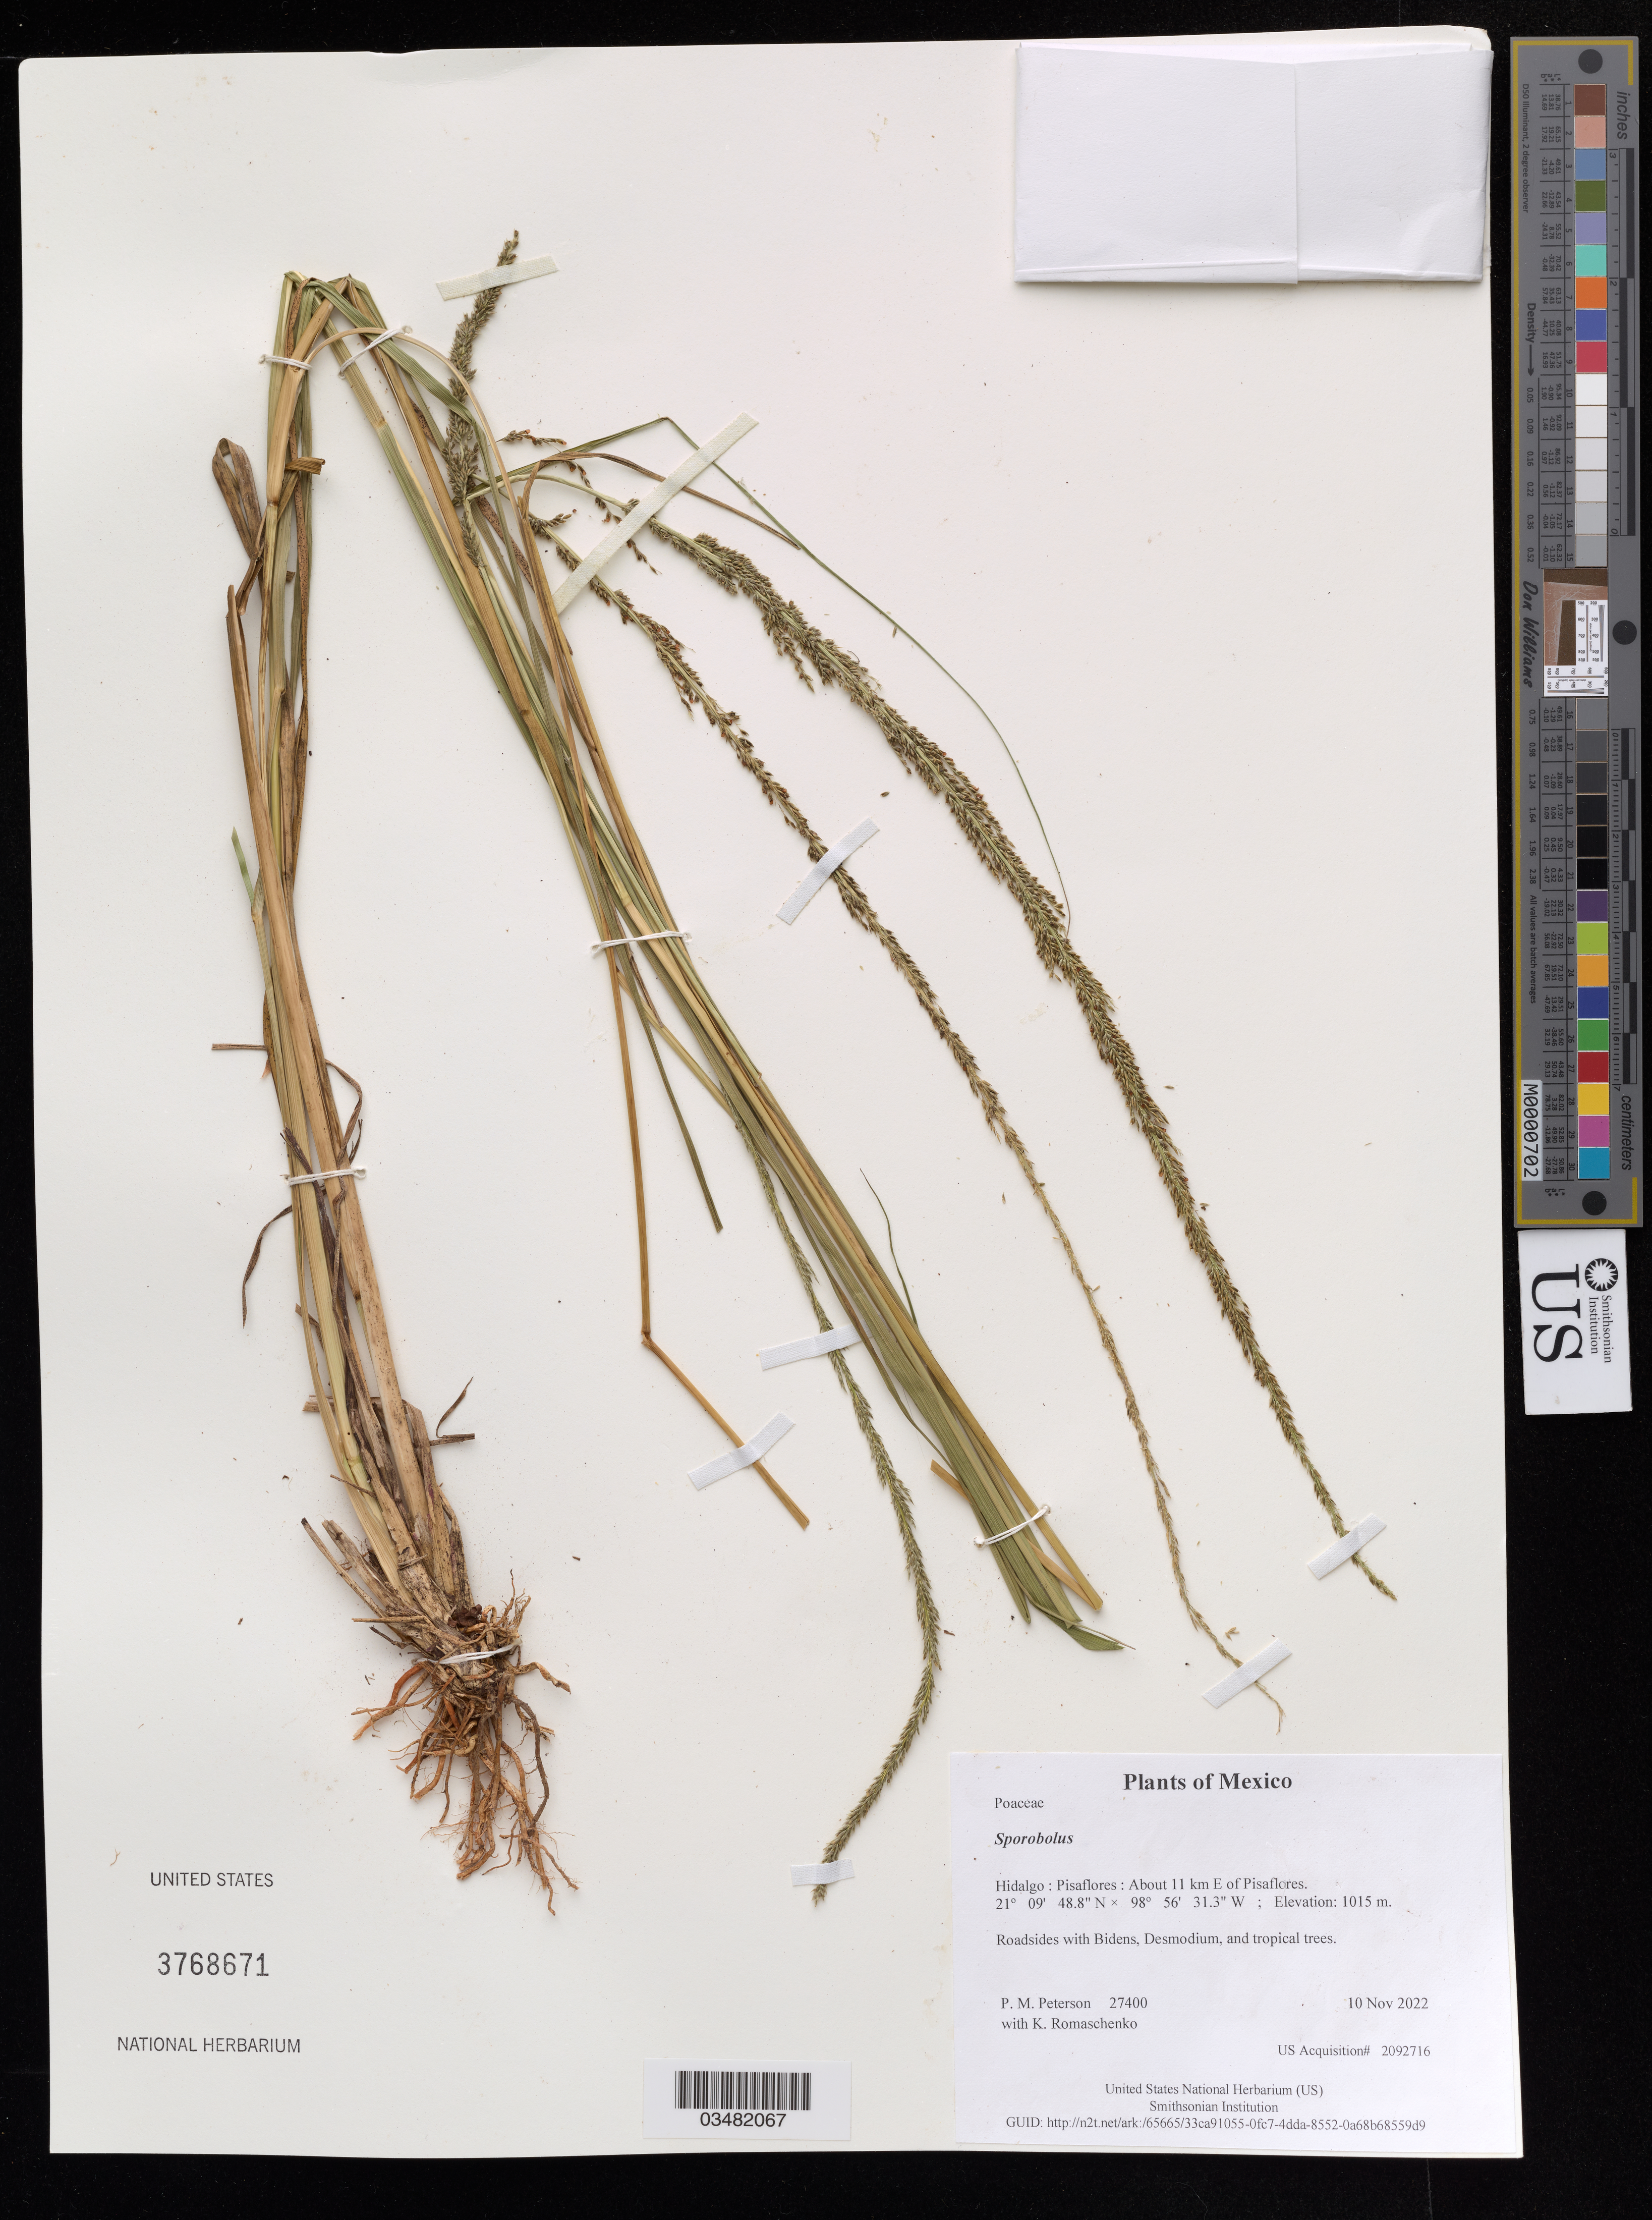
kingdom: Plantae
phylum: Tracheophyta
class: Liliopsida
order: Poales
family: Poaceae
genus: Sporobolus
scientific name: Sporobolus sp.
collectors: P. M. Peterson & K. Romaschenko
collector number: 27400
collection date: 2022-11-10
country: México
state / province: Hidalgo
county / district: Pisaflores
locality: About 11 km E of Pisaflores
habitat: Roadsides with Bidens, Desmodium, and tropical trees.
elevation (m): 1015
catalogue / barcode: US 3768671